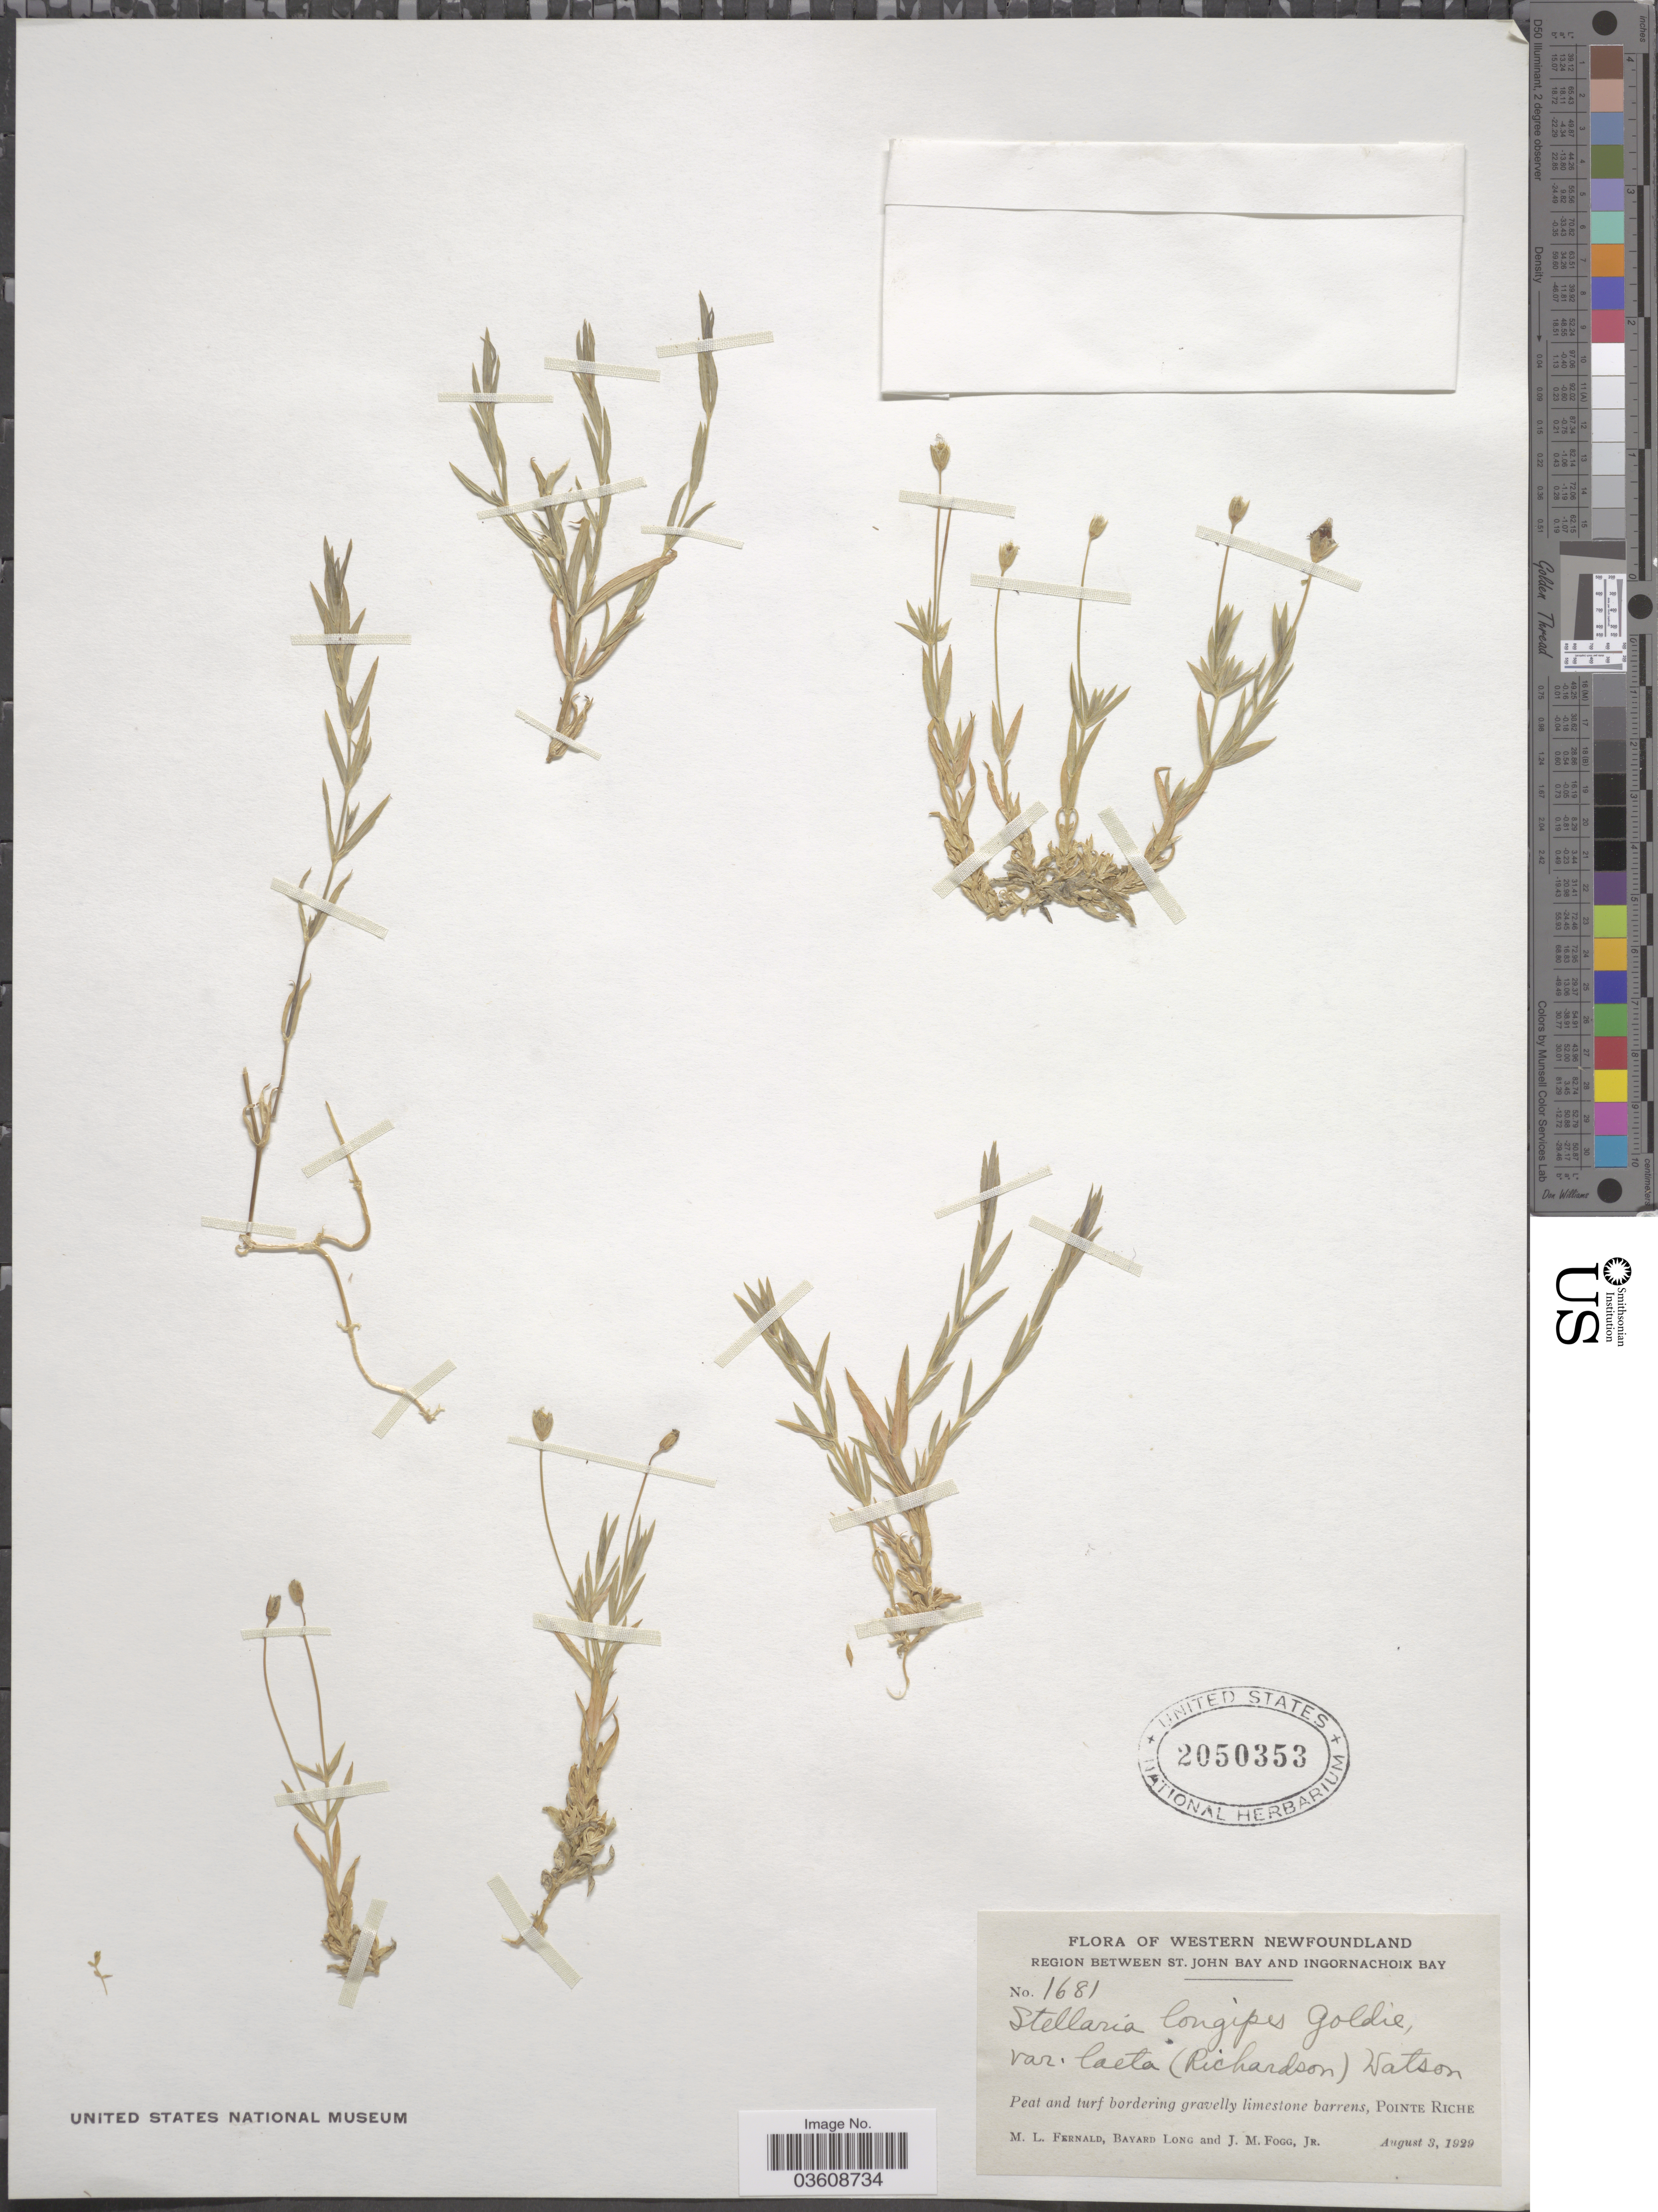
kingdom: Plantae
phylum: Tracheophyta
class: Magnoliopsida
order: Caryophyllales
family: Caryophyllaceae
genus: Stellaria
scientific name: Stellaria longipes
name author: Goldie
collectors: M. L. Fernald, B. Long & J. Fogg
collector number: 1681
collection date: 1929-08-03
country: Canada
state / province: Newfoundland and Labrador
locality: Western Newfoundland. Region between St. John Bay and Ingornachoix Bay. Pointe Riche.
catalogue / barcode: US 2050353